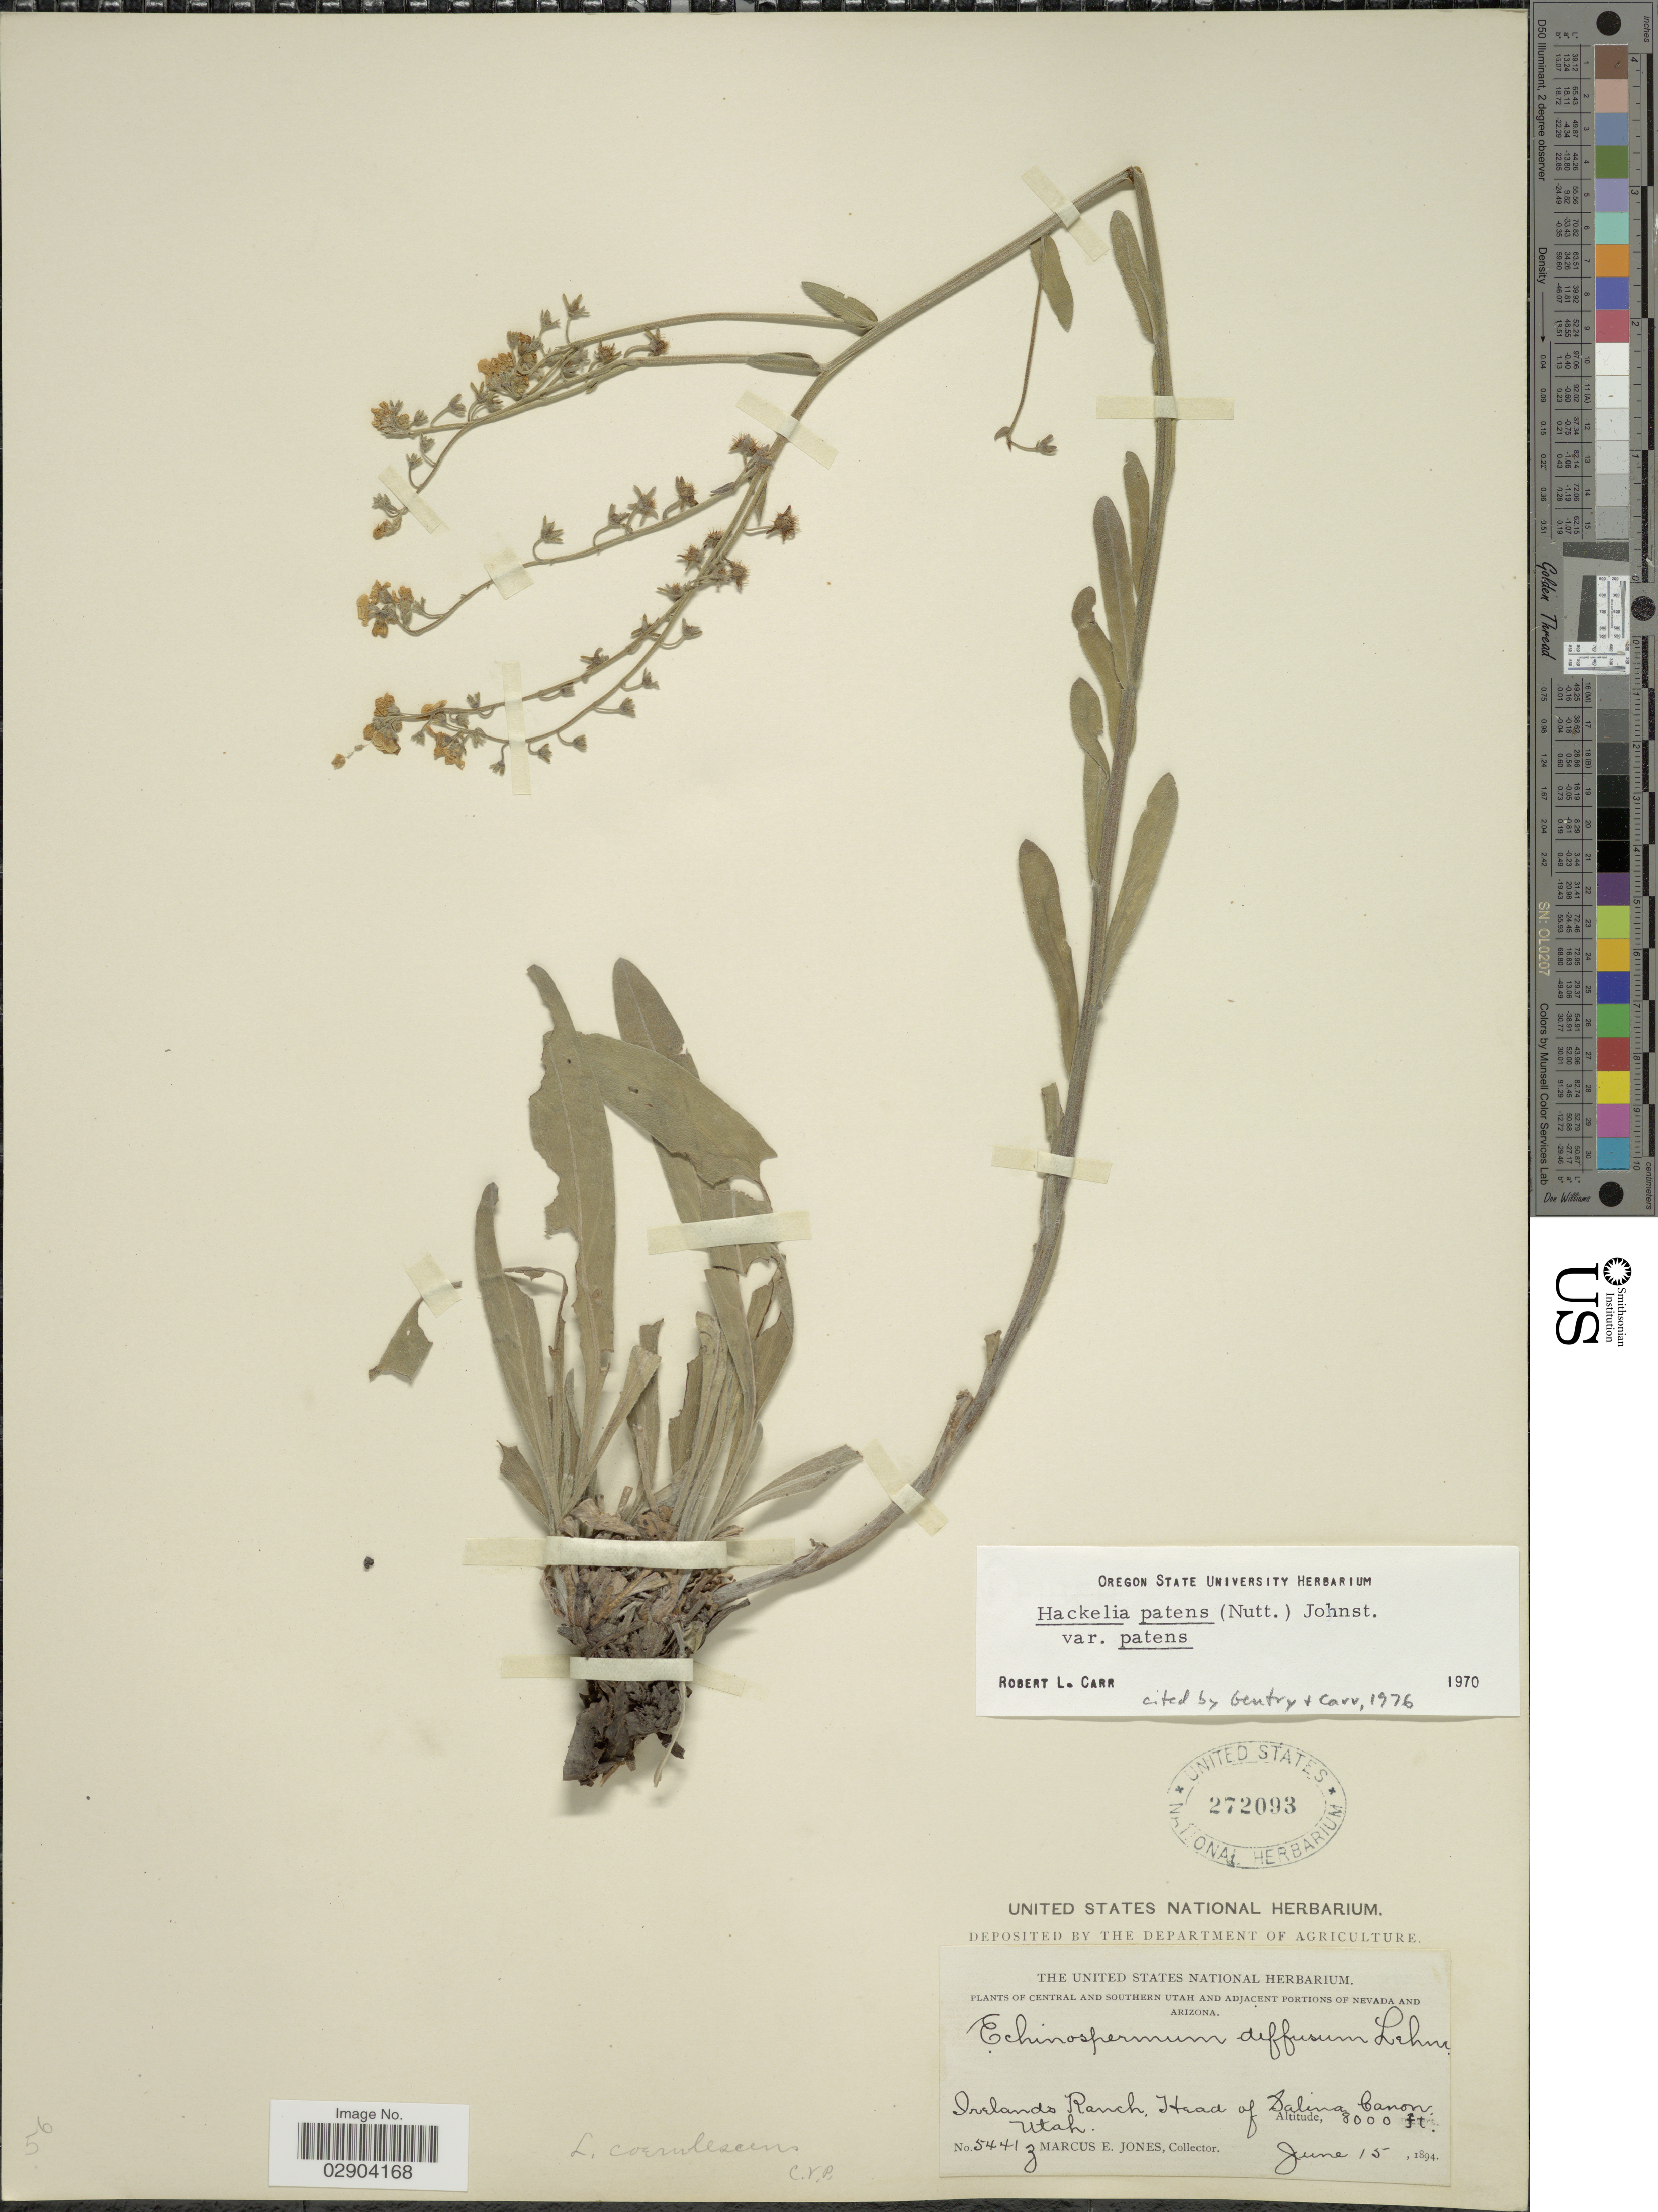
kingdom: Plantae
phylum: Tracheophyta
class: Magnoliopsida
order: Boraginales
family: Boraginaceae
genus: Hackelia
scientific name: Hackelia patens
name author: I.M. Johnst.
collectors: M. E. Jones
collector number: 5441z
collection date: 1894-06-15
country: United States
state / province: Utah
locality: Irelands Ranch, Head of Salina Canon.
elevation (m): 2438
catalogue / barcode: US 272093